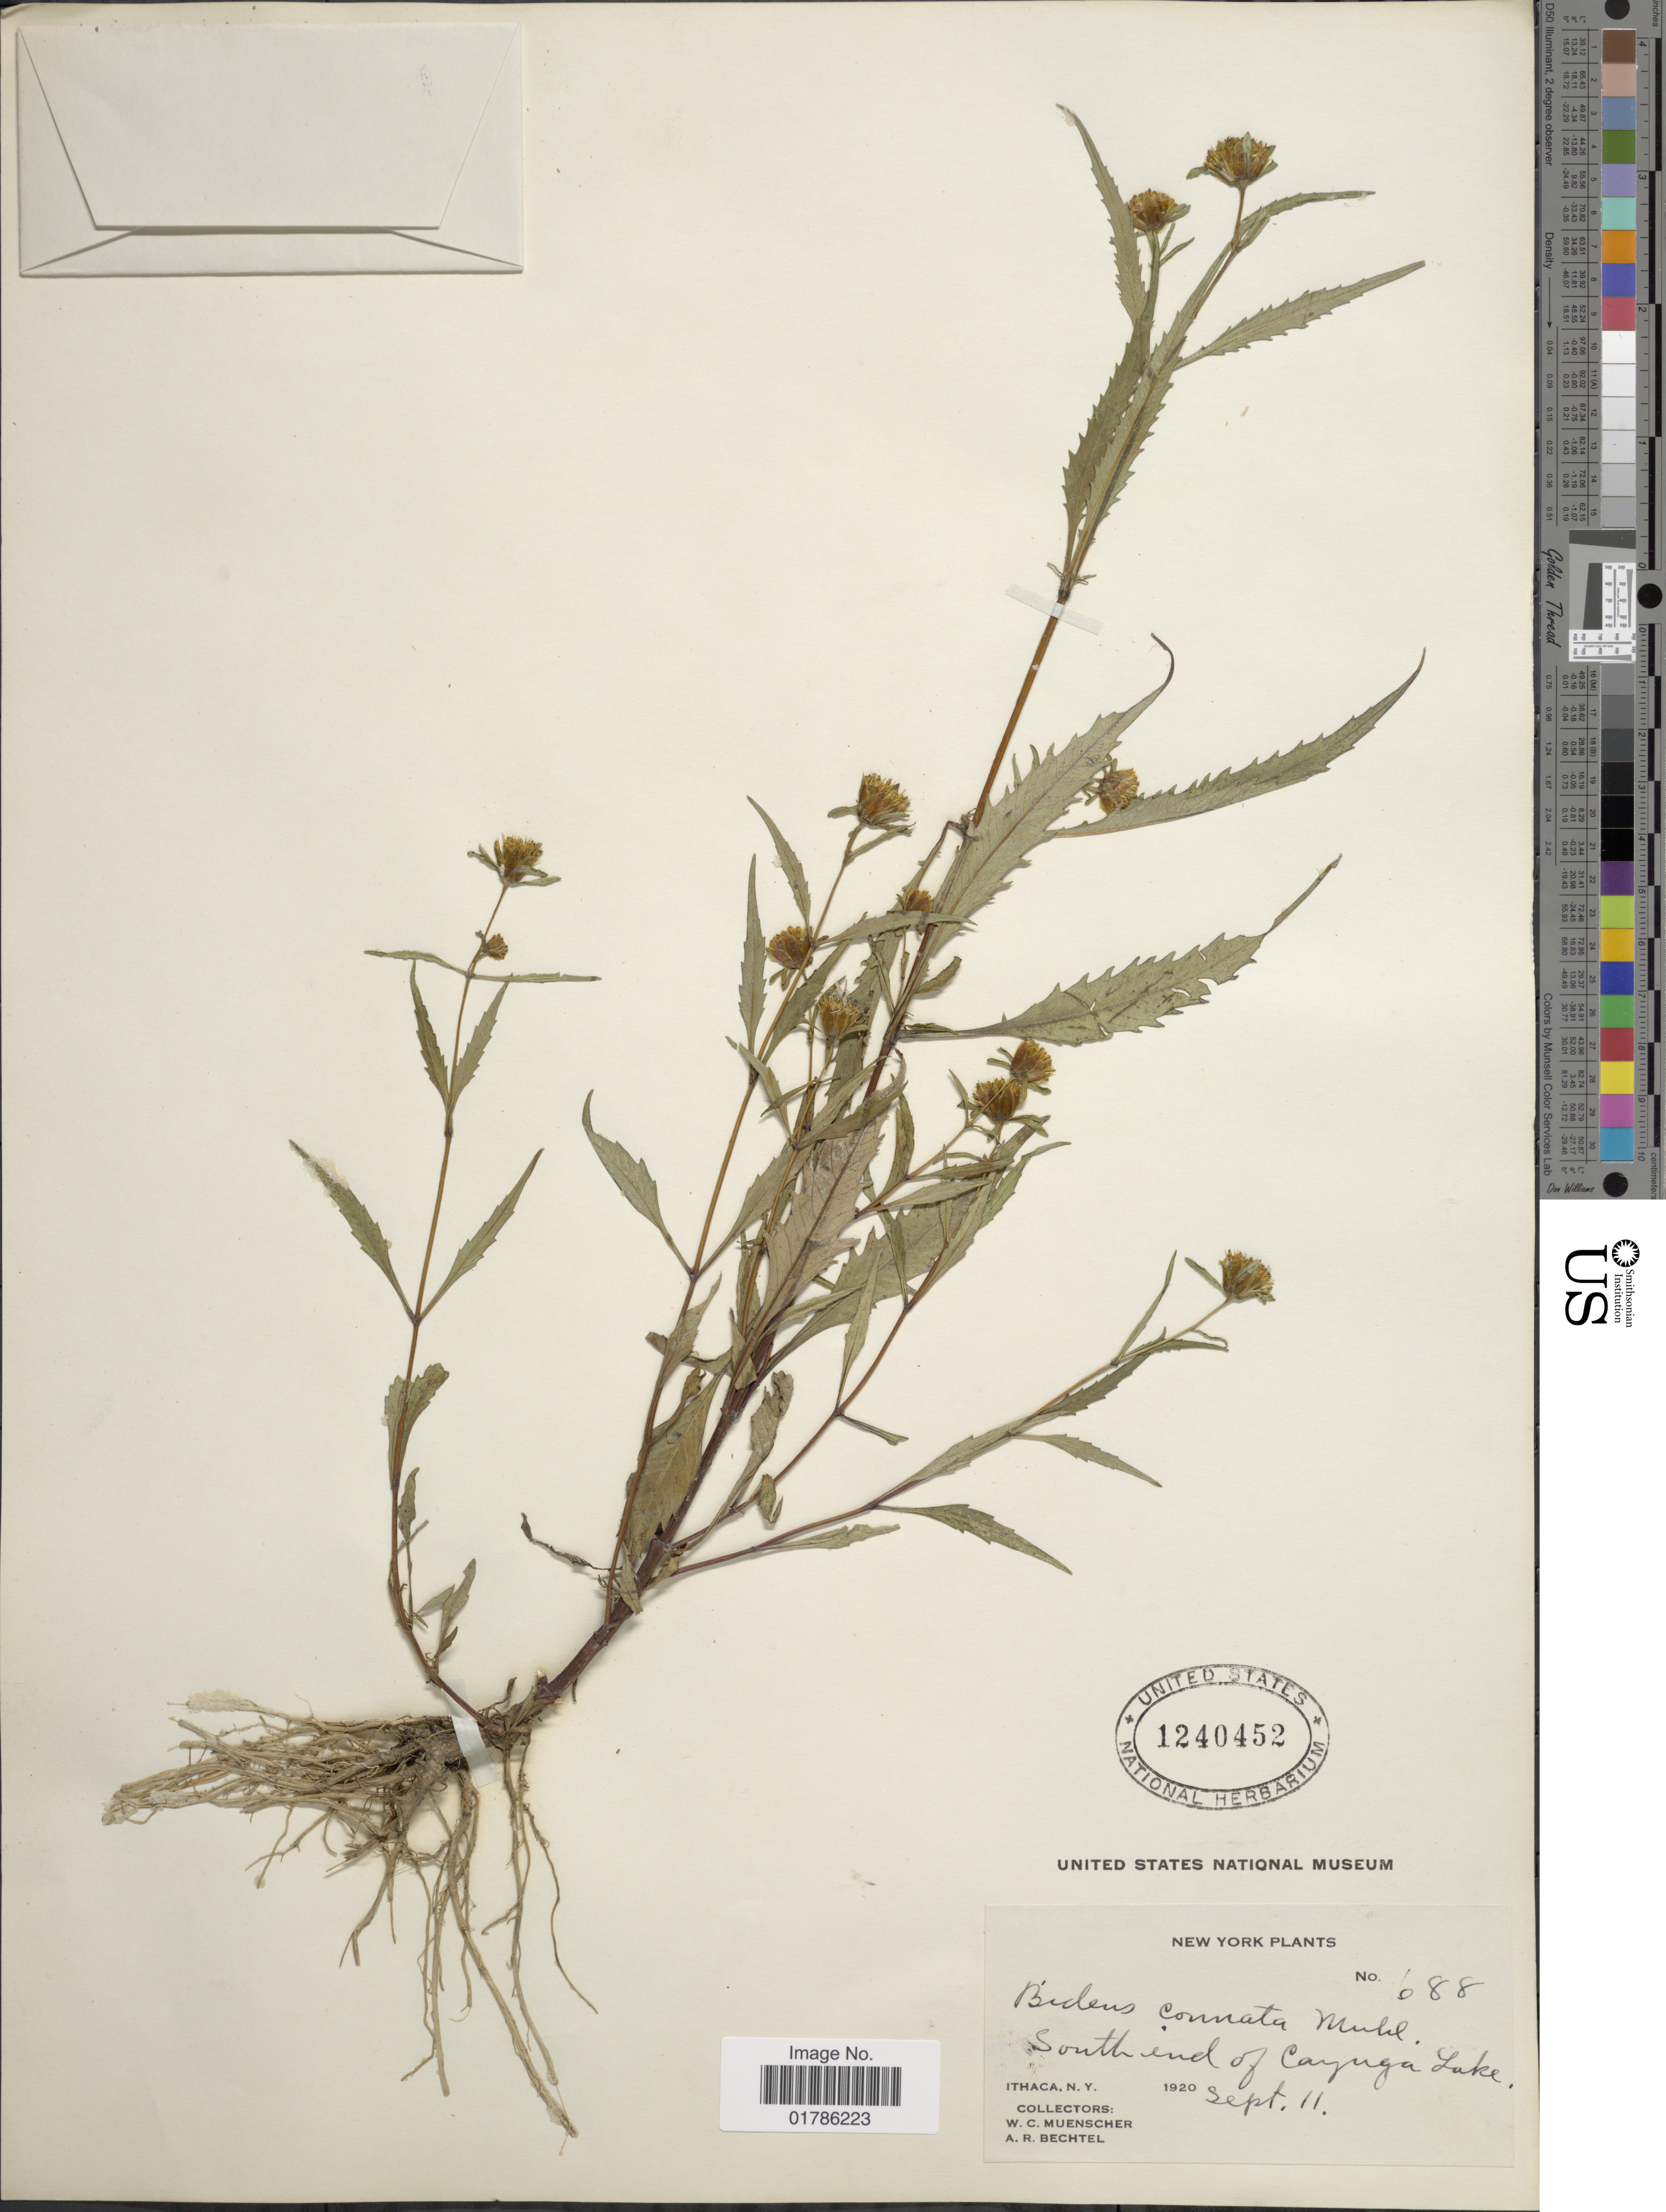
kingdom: Plantae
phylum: Tracheophyta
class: Magnoliopsida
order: Asterales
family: Asteraceae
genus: Bidens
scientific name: Bidens connata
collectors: W. Muenscher & A. Bechtel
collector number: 688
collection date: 1920-09-11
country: United States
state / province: New York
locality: South end of Cayuga Lake, ithica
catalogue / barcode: US 1240452